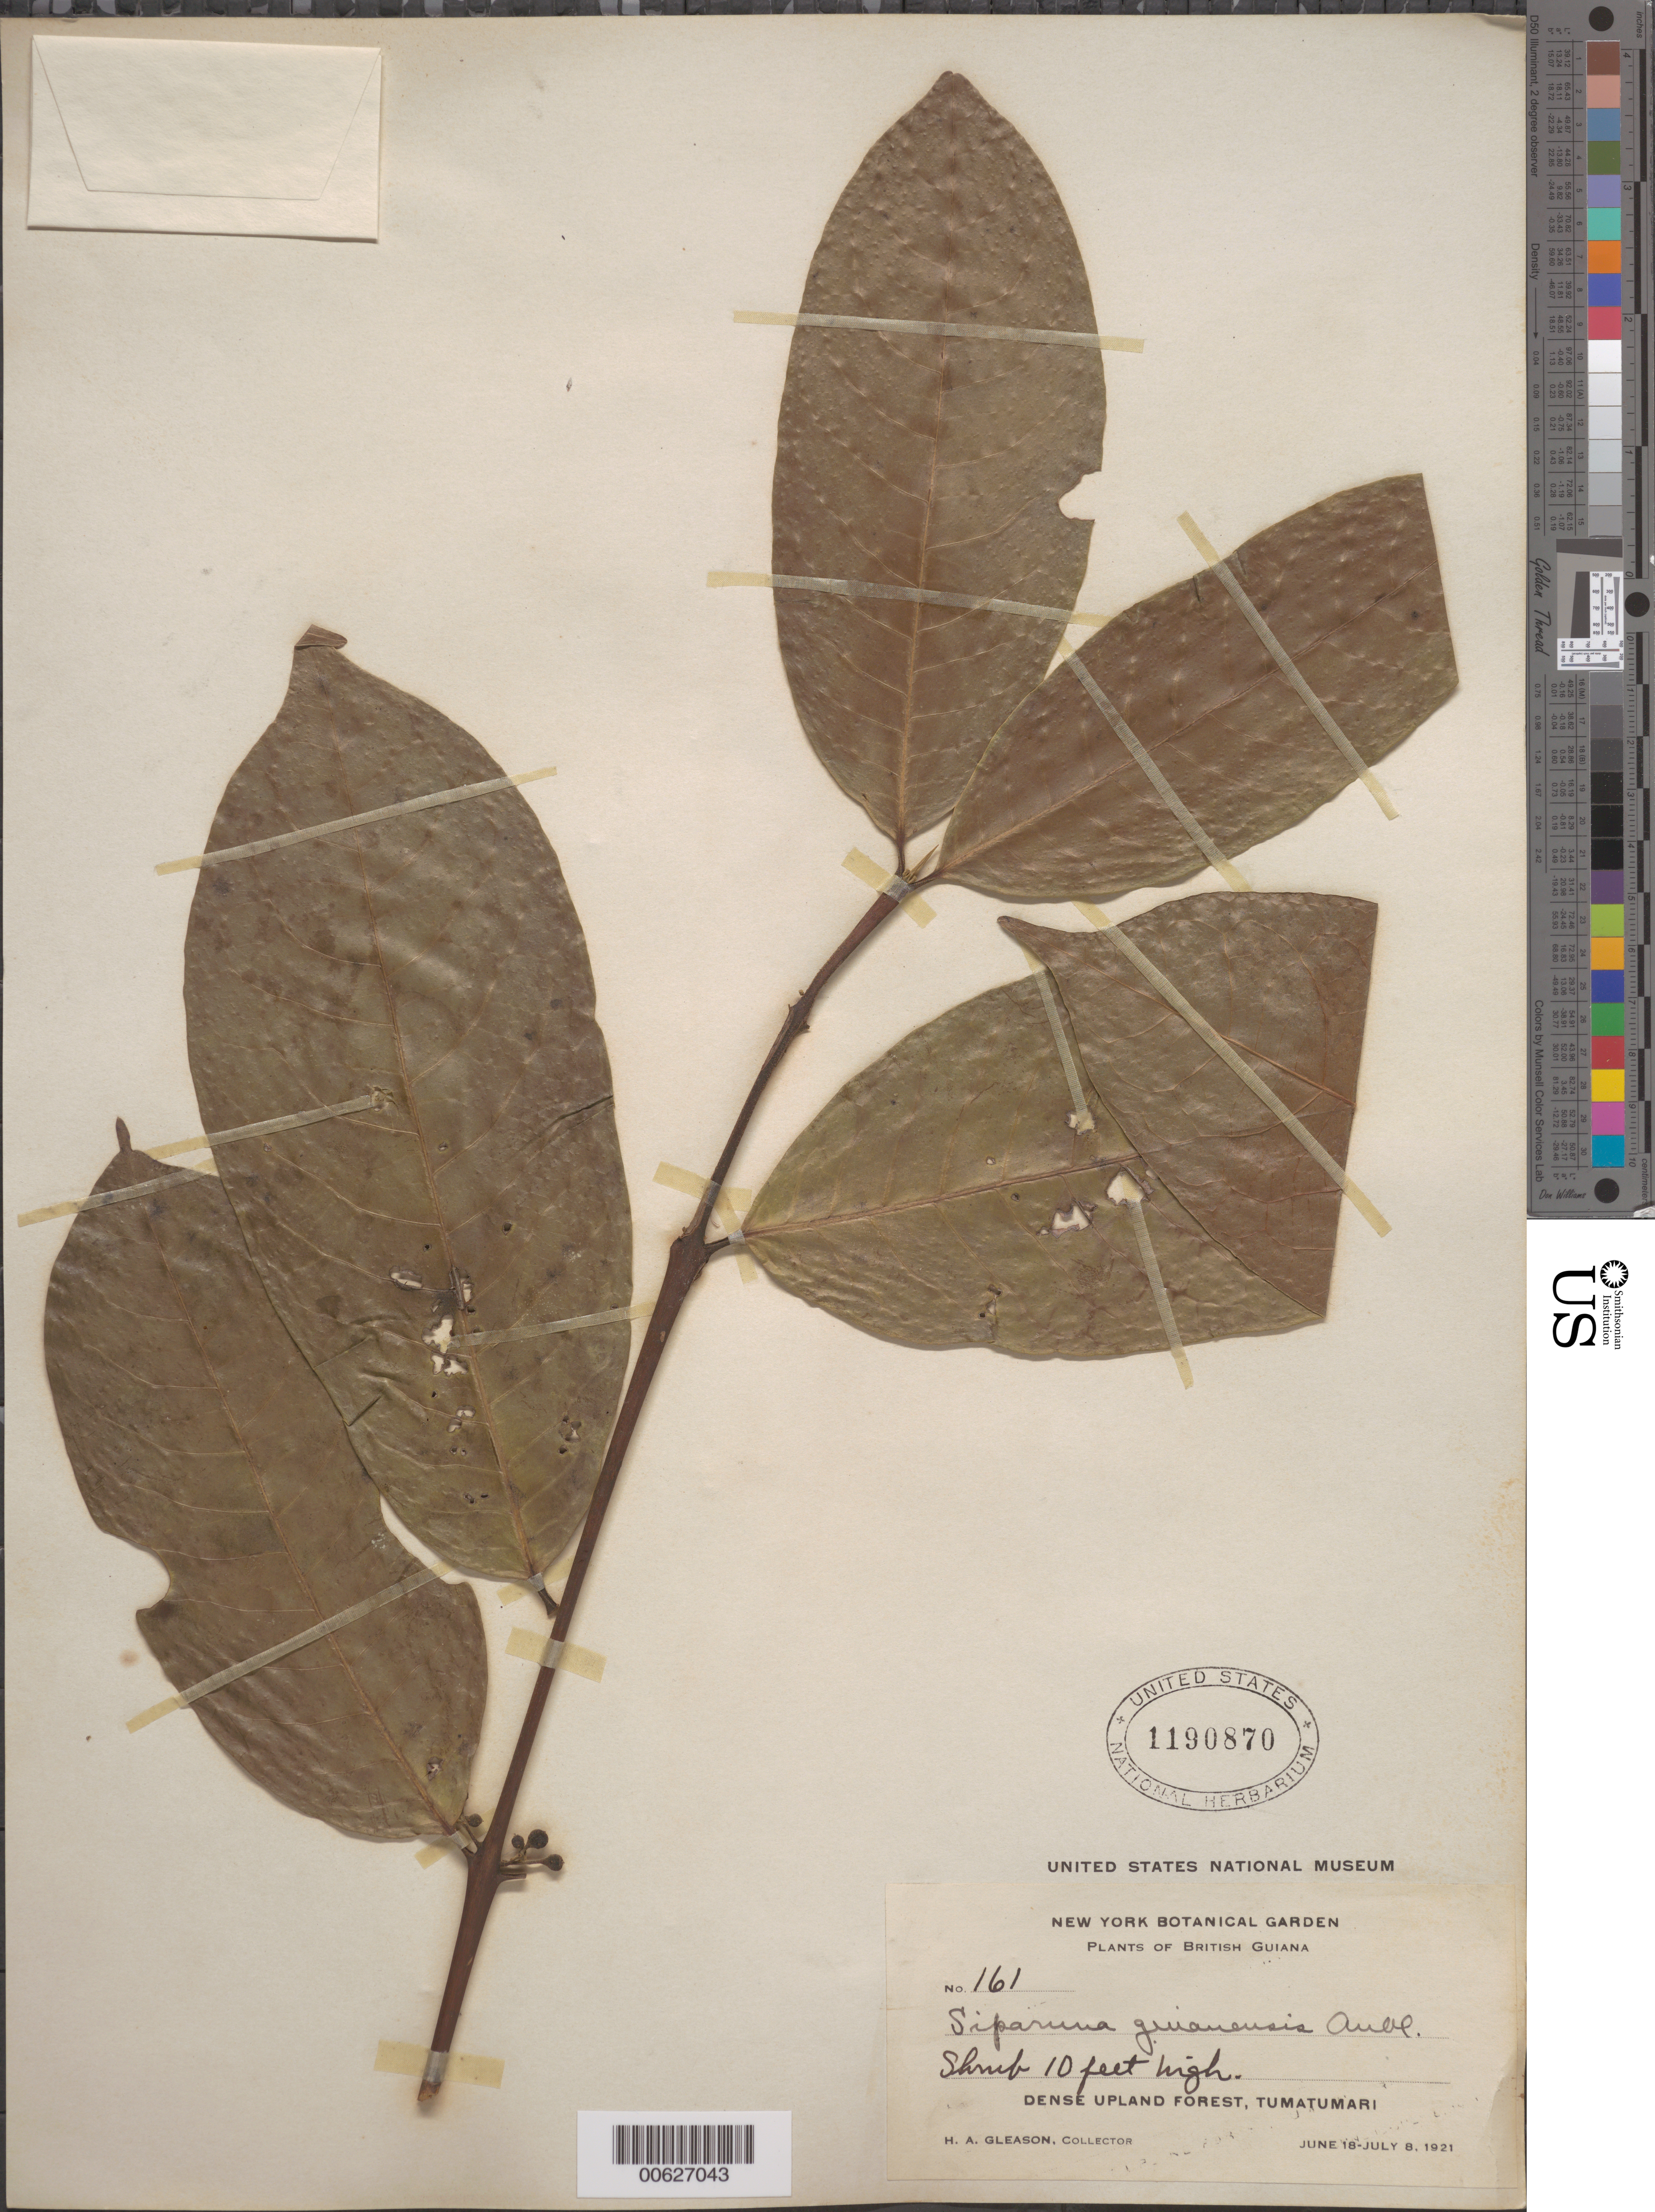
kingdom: Plantae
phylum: Tracheophyta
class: Magnoliopsida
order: Laurales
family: Siparunaceae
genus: Siparuna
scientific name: Siparuna guianensis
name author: Aubl.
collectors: H. A. Gleason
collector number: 161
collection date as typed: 18-Jun-21 to 8-Jul-21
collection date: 1921-06-18/1921-07-08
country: Guyana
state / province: Potaro-Siparuni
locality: Tumatumari Village, Potaro R.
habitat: Dense upland forest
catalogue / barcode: US 1190870